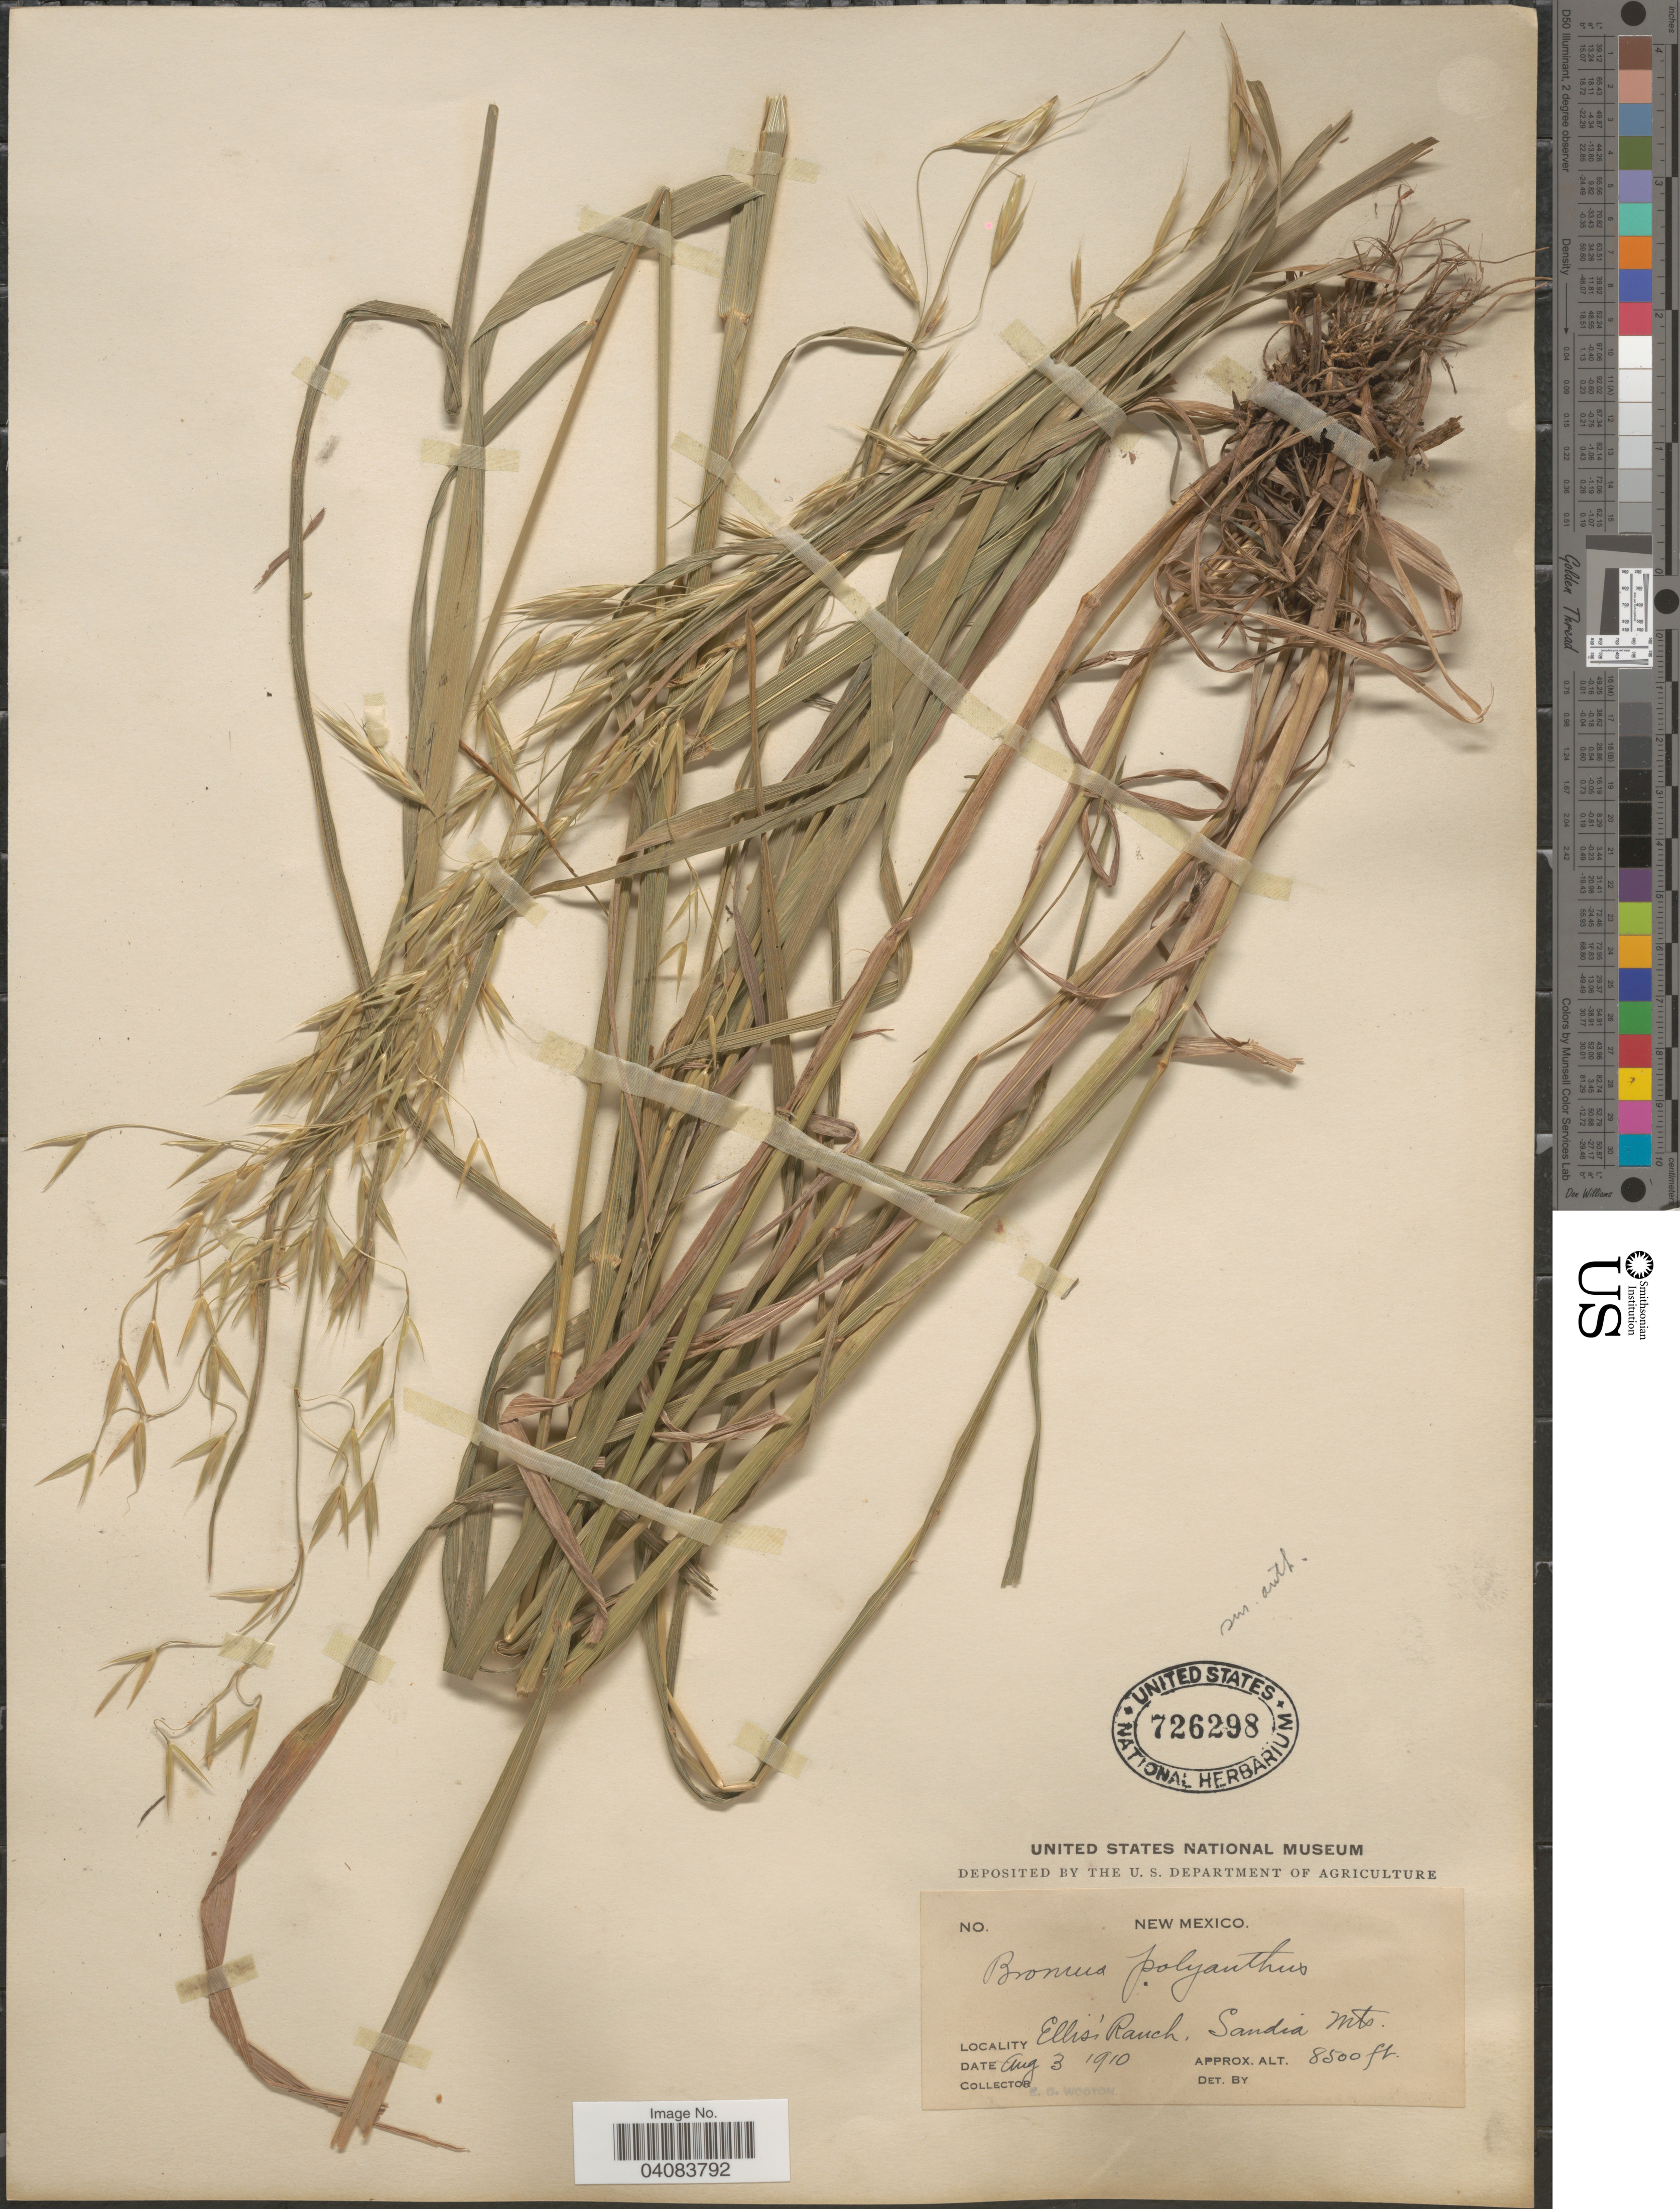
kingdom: Plantae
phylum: Tracheophyta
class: Liliopsida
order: Poales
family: Poaceae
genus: Bromus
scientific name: Bromus polyanthus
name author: Scribn. ex Shear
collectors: E. O. Wooton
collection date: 1910-08-03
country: United States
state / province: New Mexico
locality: Ellis' Ranch, Sandia Mts.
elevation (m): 2591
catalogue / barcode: US 726298